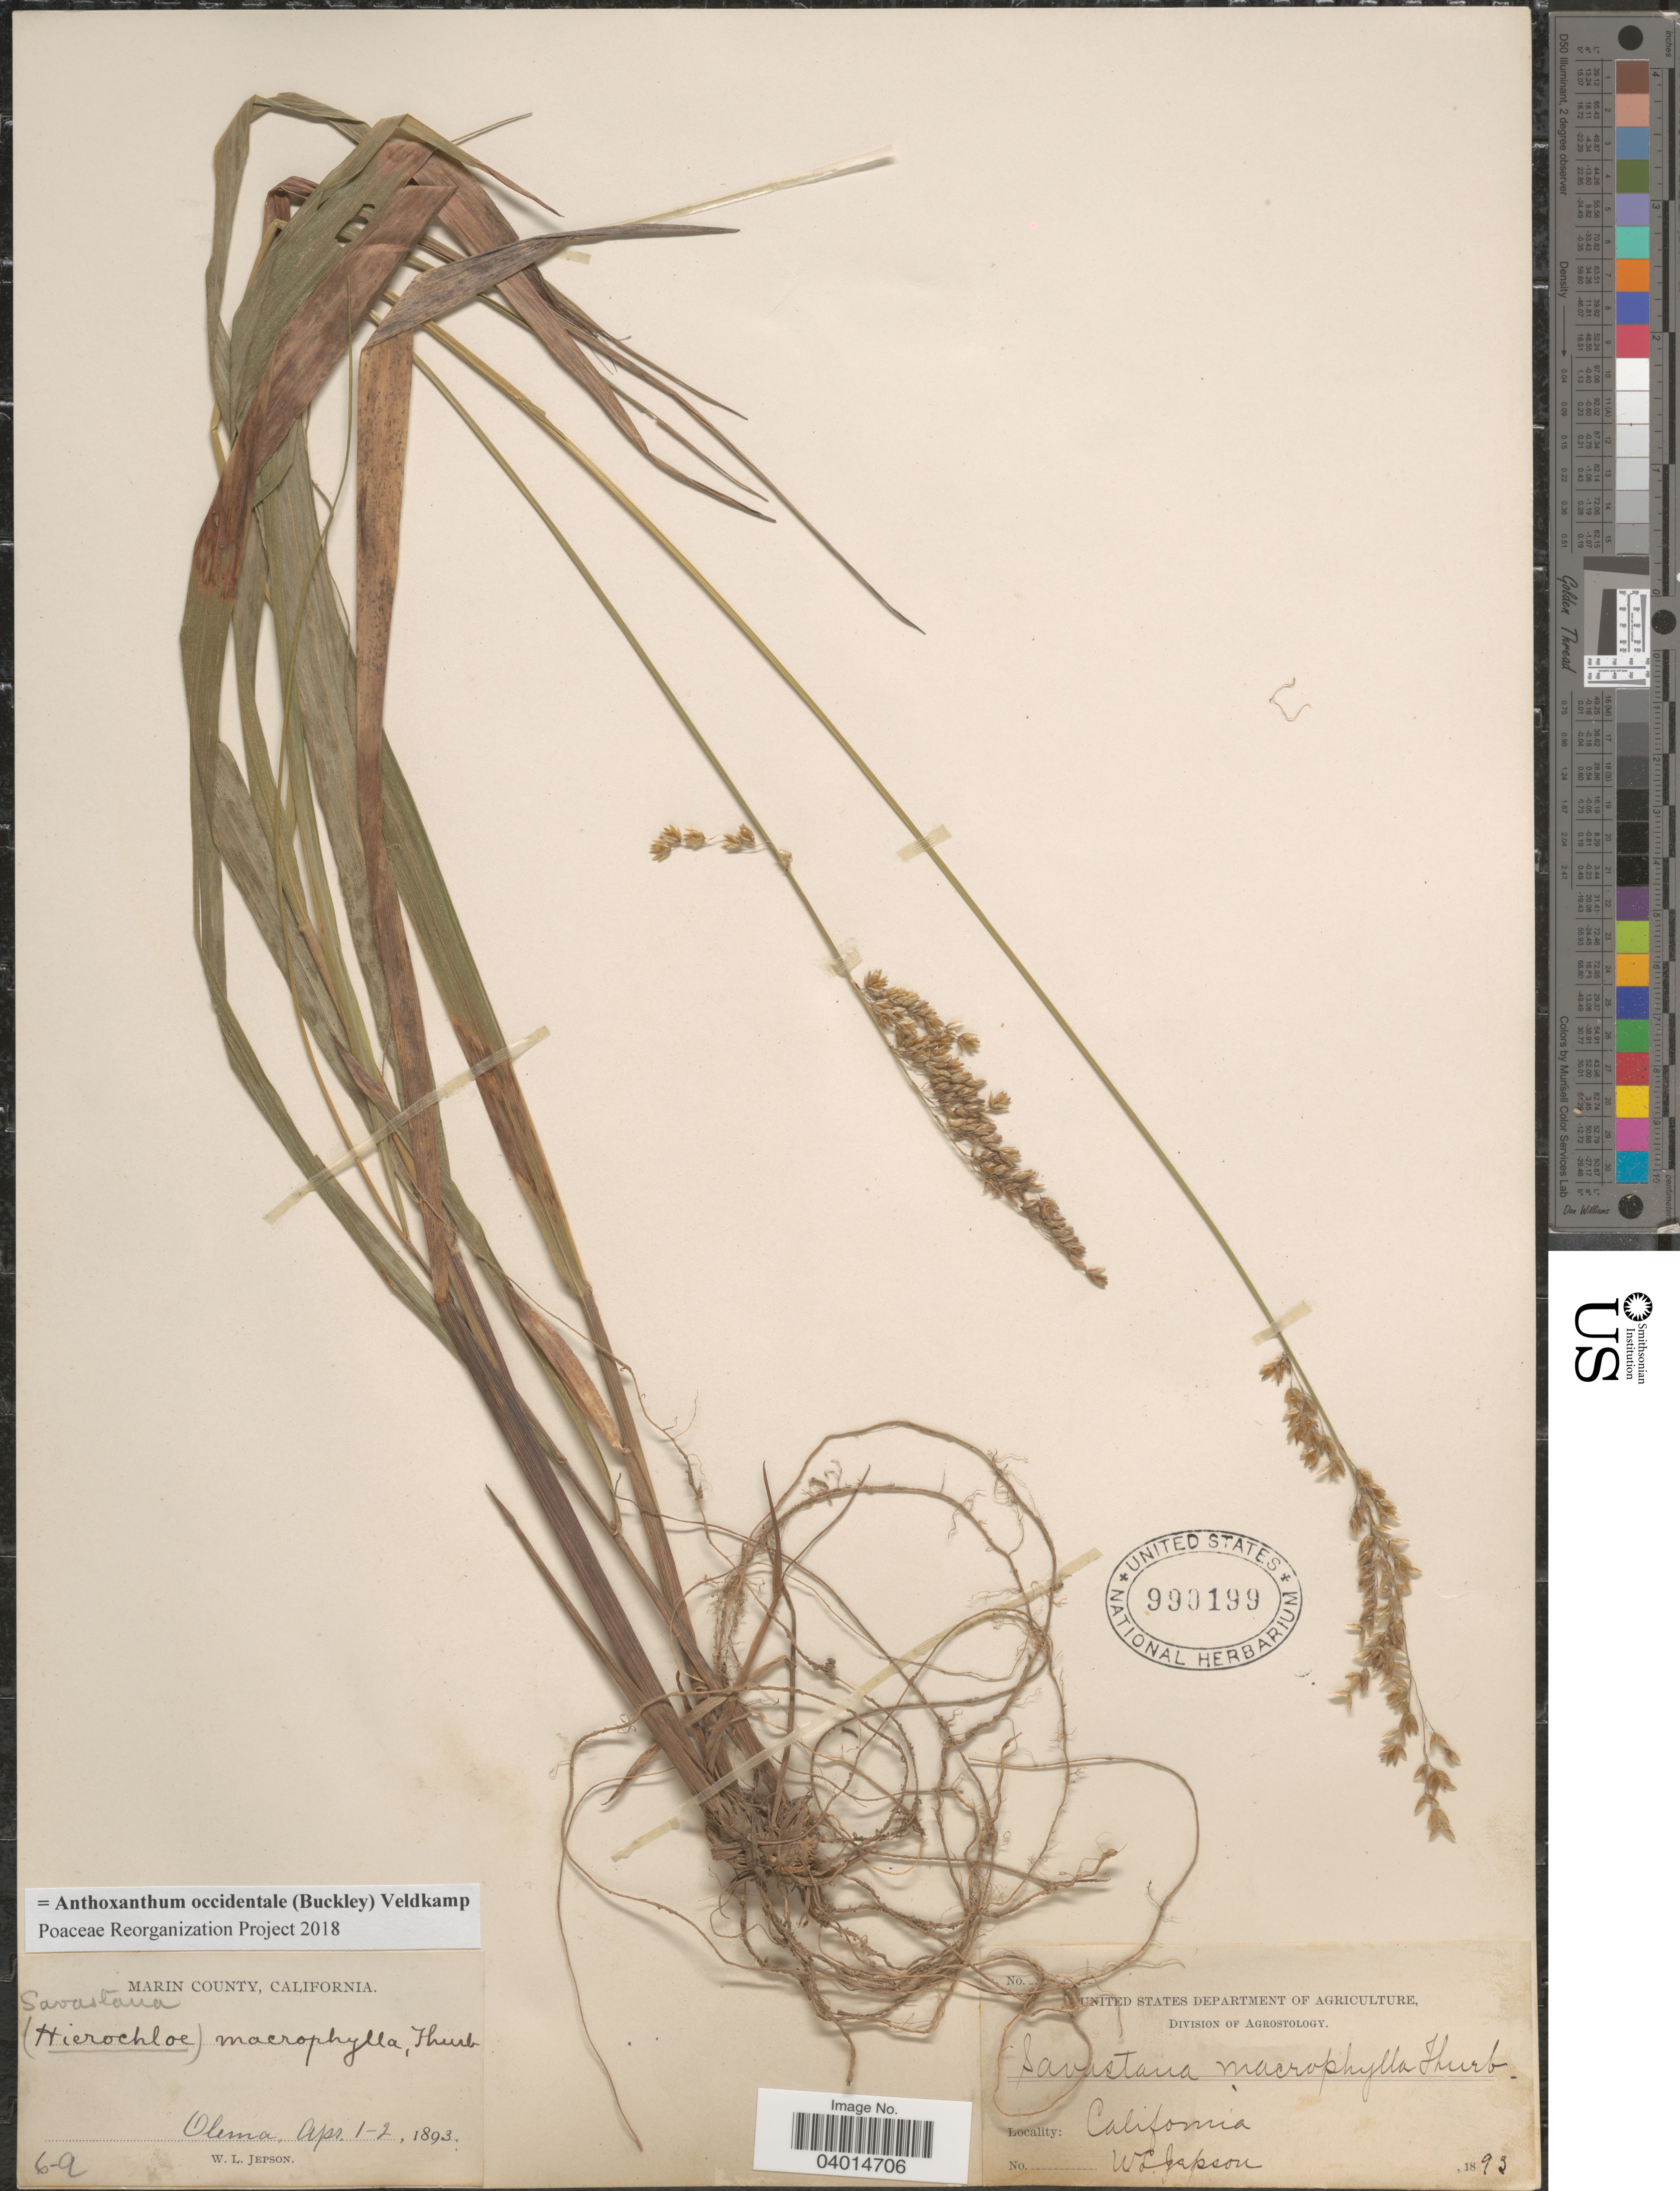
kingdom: Plantae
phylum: Tracheophyta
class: Liliopsida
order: Poales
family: Poaceae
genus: Anthoxanthum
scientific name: Anthoxanthum occidentale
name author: (Buckley) Veldkamp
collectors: W. L. Jepson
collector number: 6-a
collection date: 1893-04-01/1893-04-02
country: United States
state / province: California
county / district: Marin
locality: Marin Co. Olema.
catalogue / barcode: US 990199